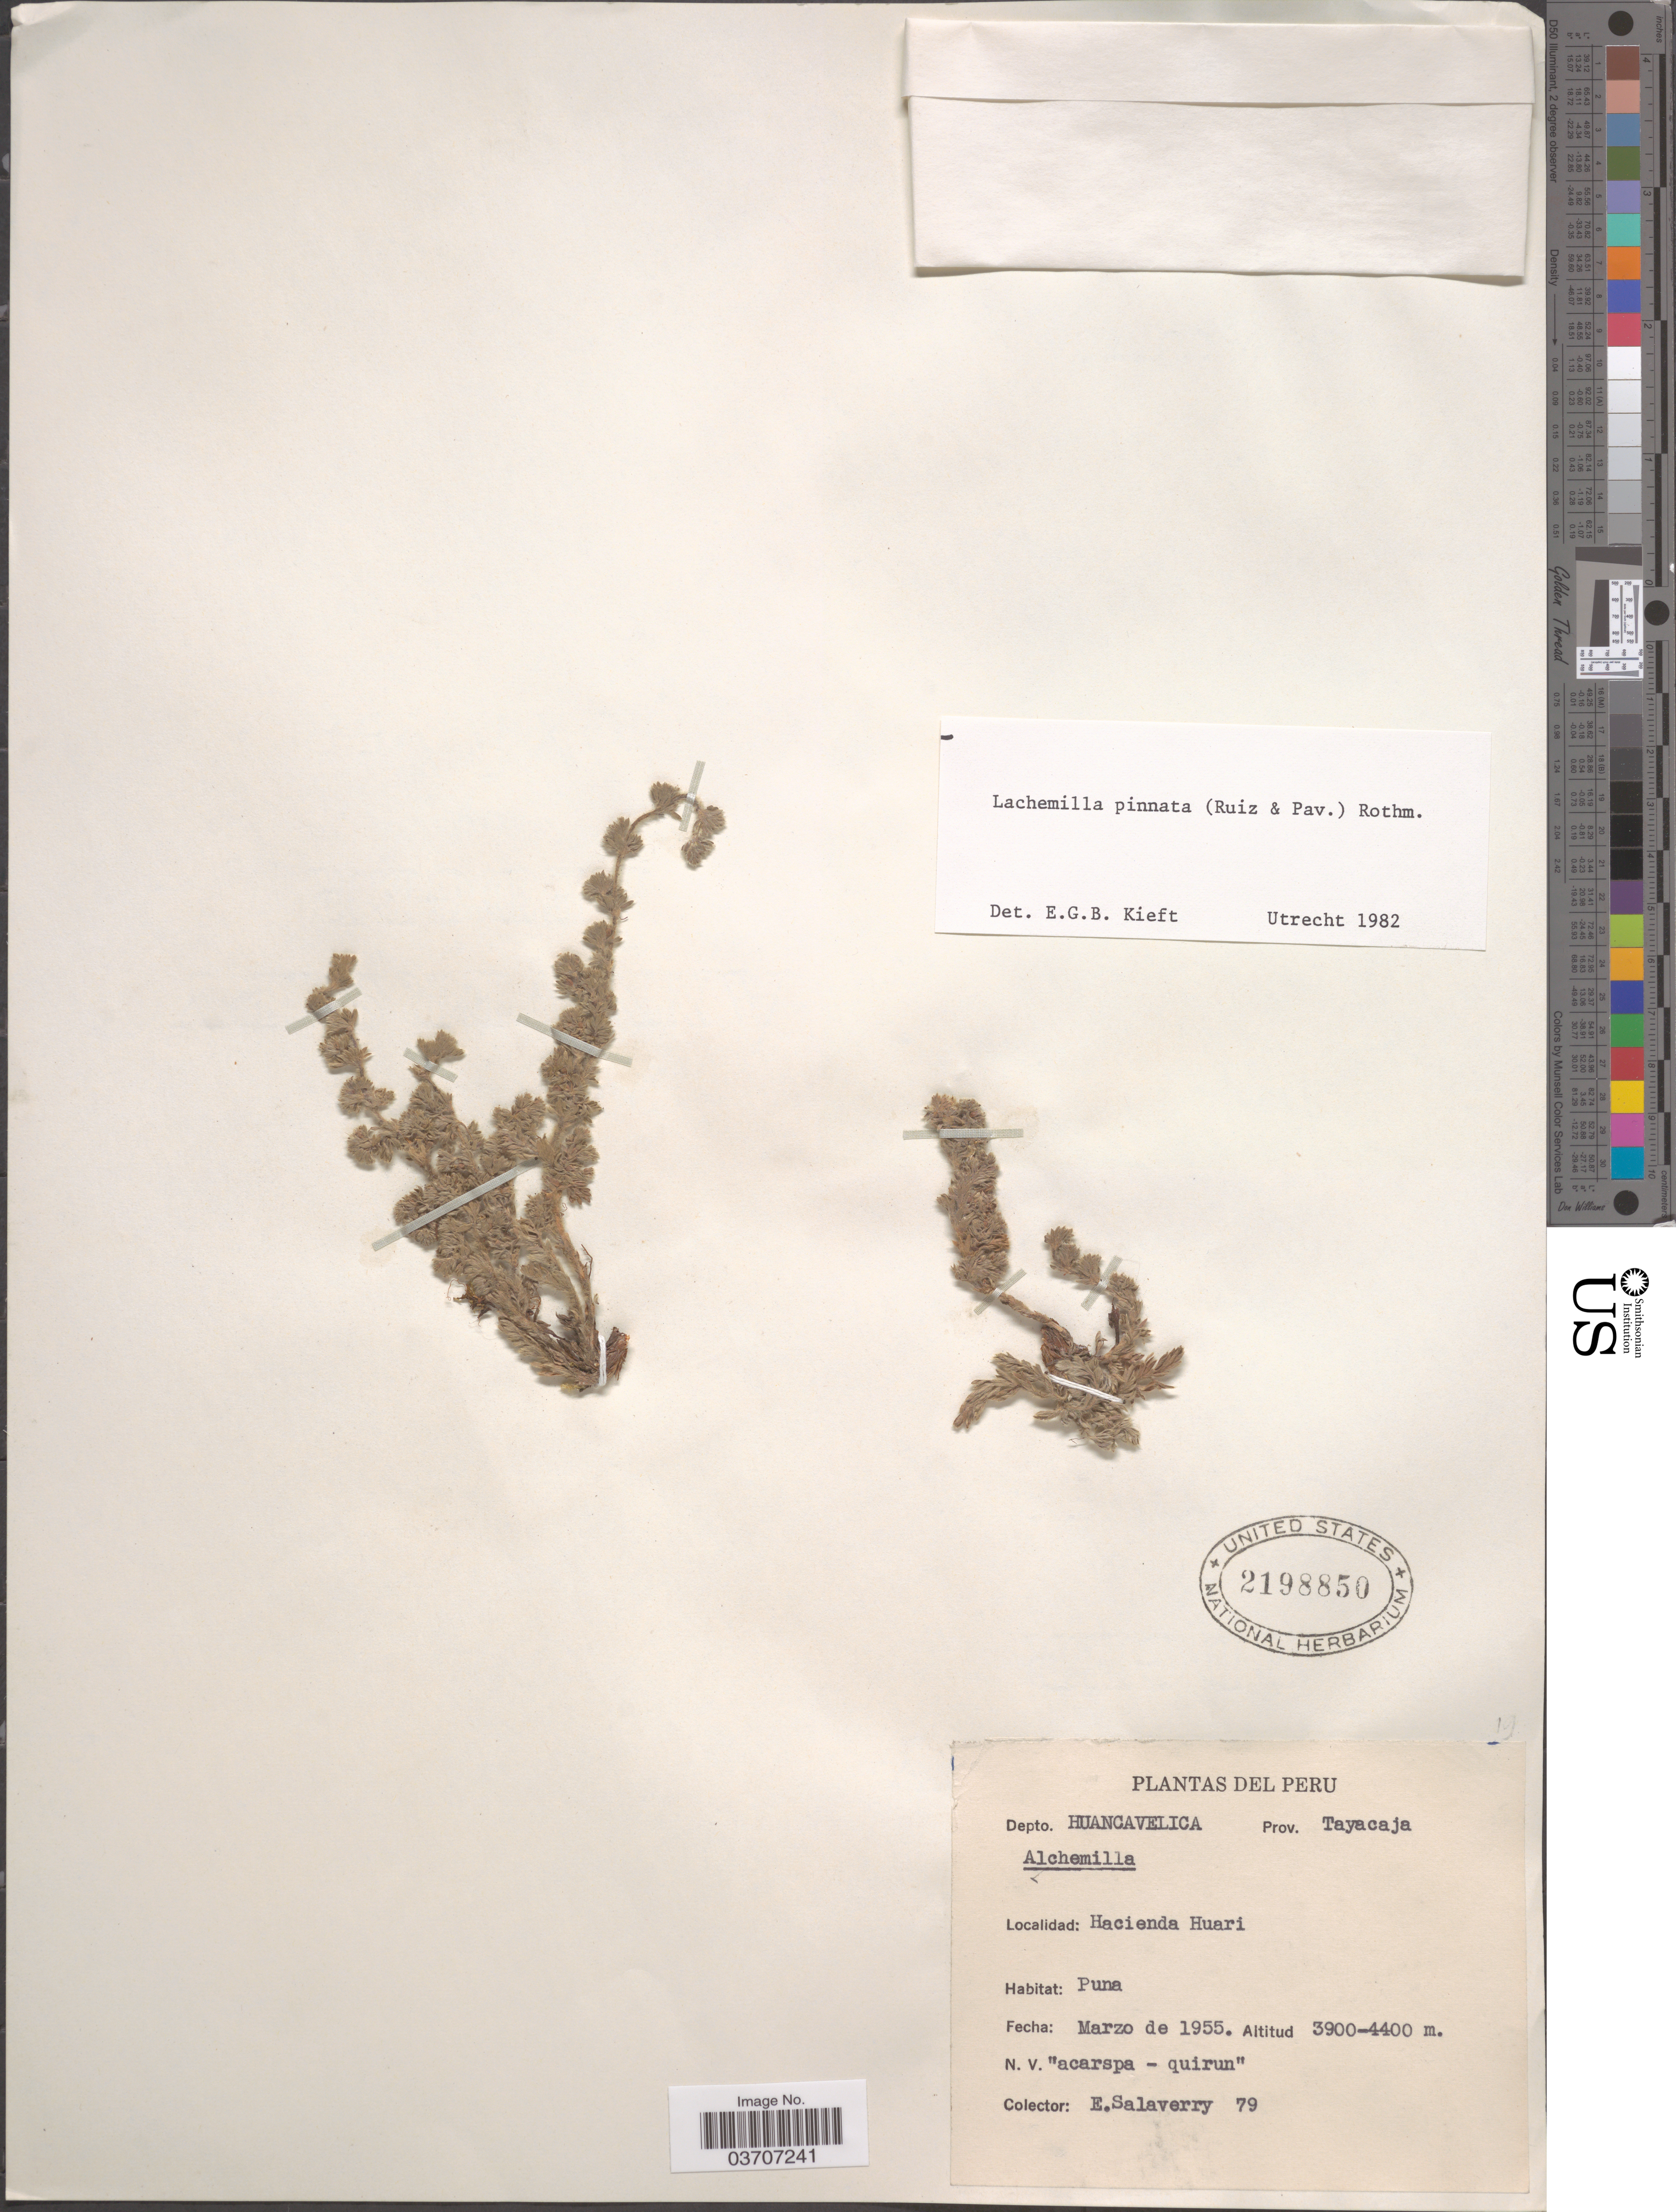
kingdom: Plantae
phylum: Tracheophyta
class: Magnoliopsida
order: Rosales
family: Rosaceae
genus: Lachemilla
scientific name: Lachemilla pinnata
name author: (Ruiz & Pav.) Rothm.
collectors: E. Salaverry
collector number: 79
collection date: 1955-03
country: Peru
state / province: Huancavelica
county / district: Tayacaja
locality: Depto. Huancavelica. Prov. Tayacaja. Hacienda Huari.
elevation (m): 3900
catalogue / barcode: US 2198850